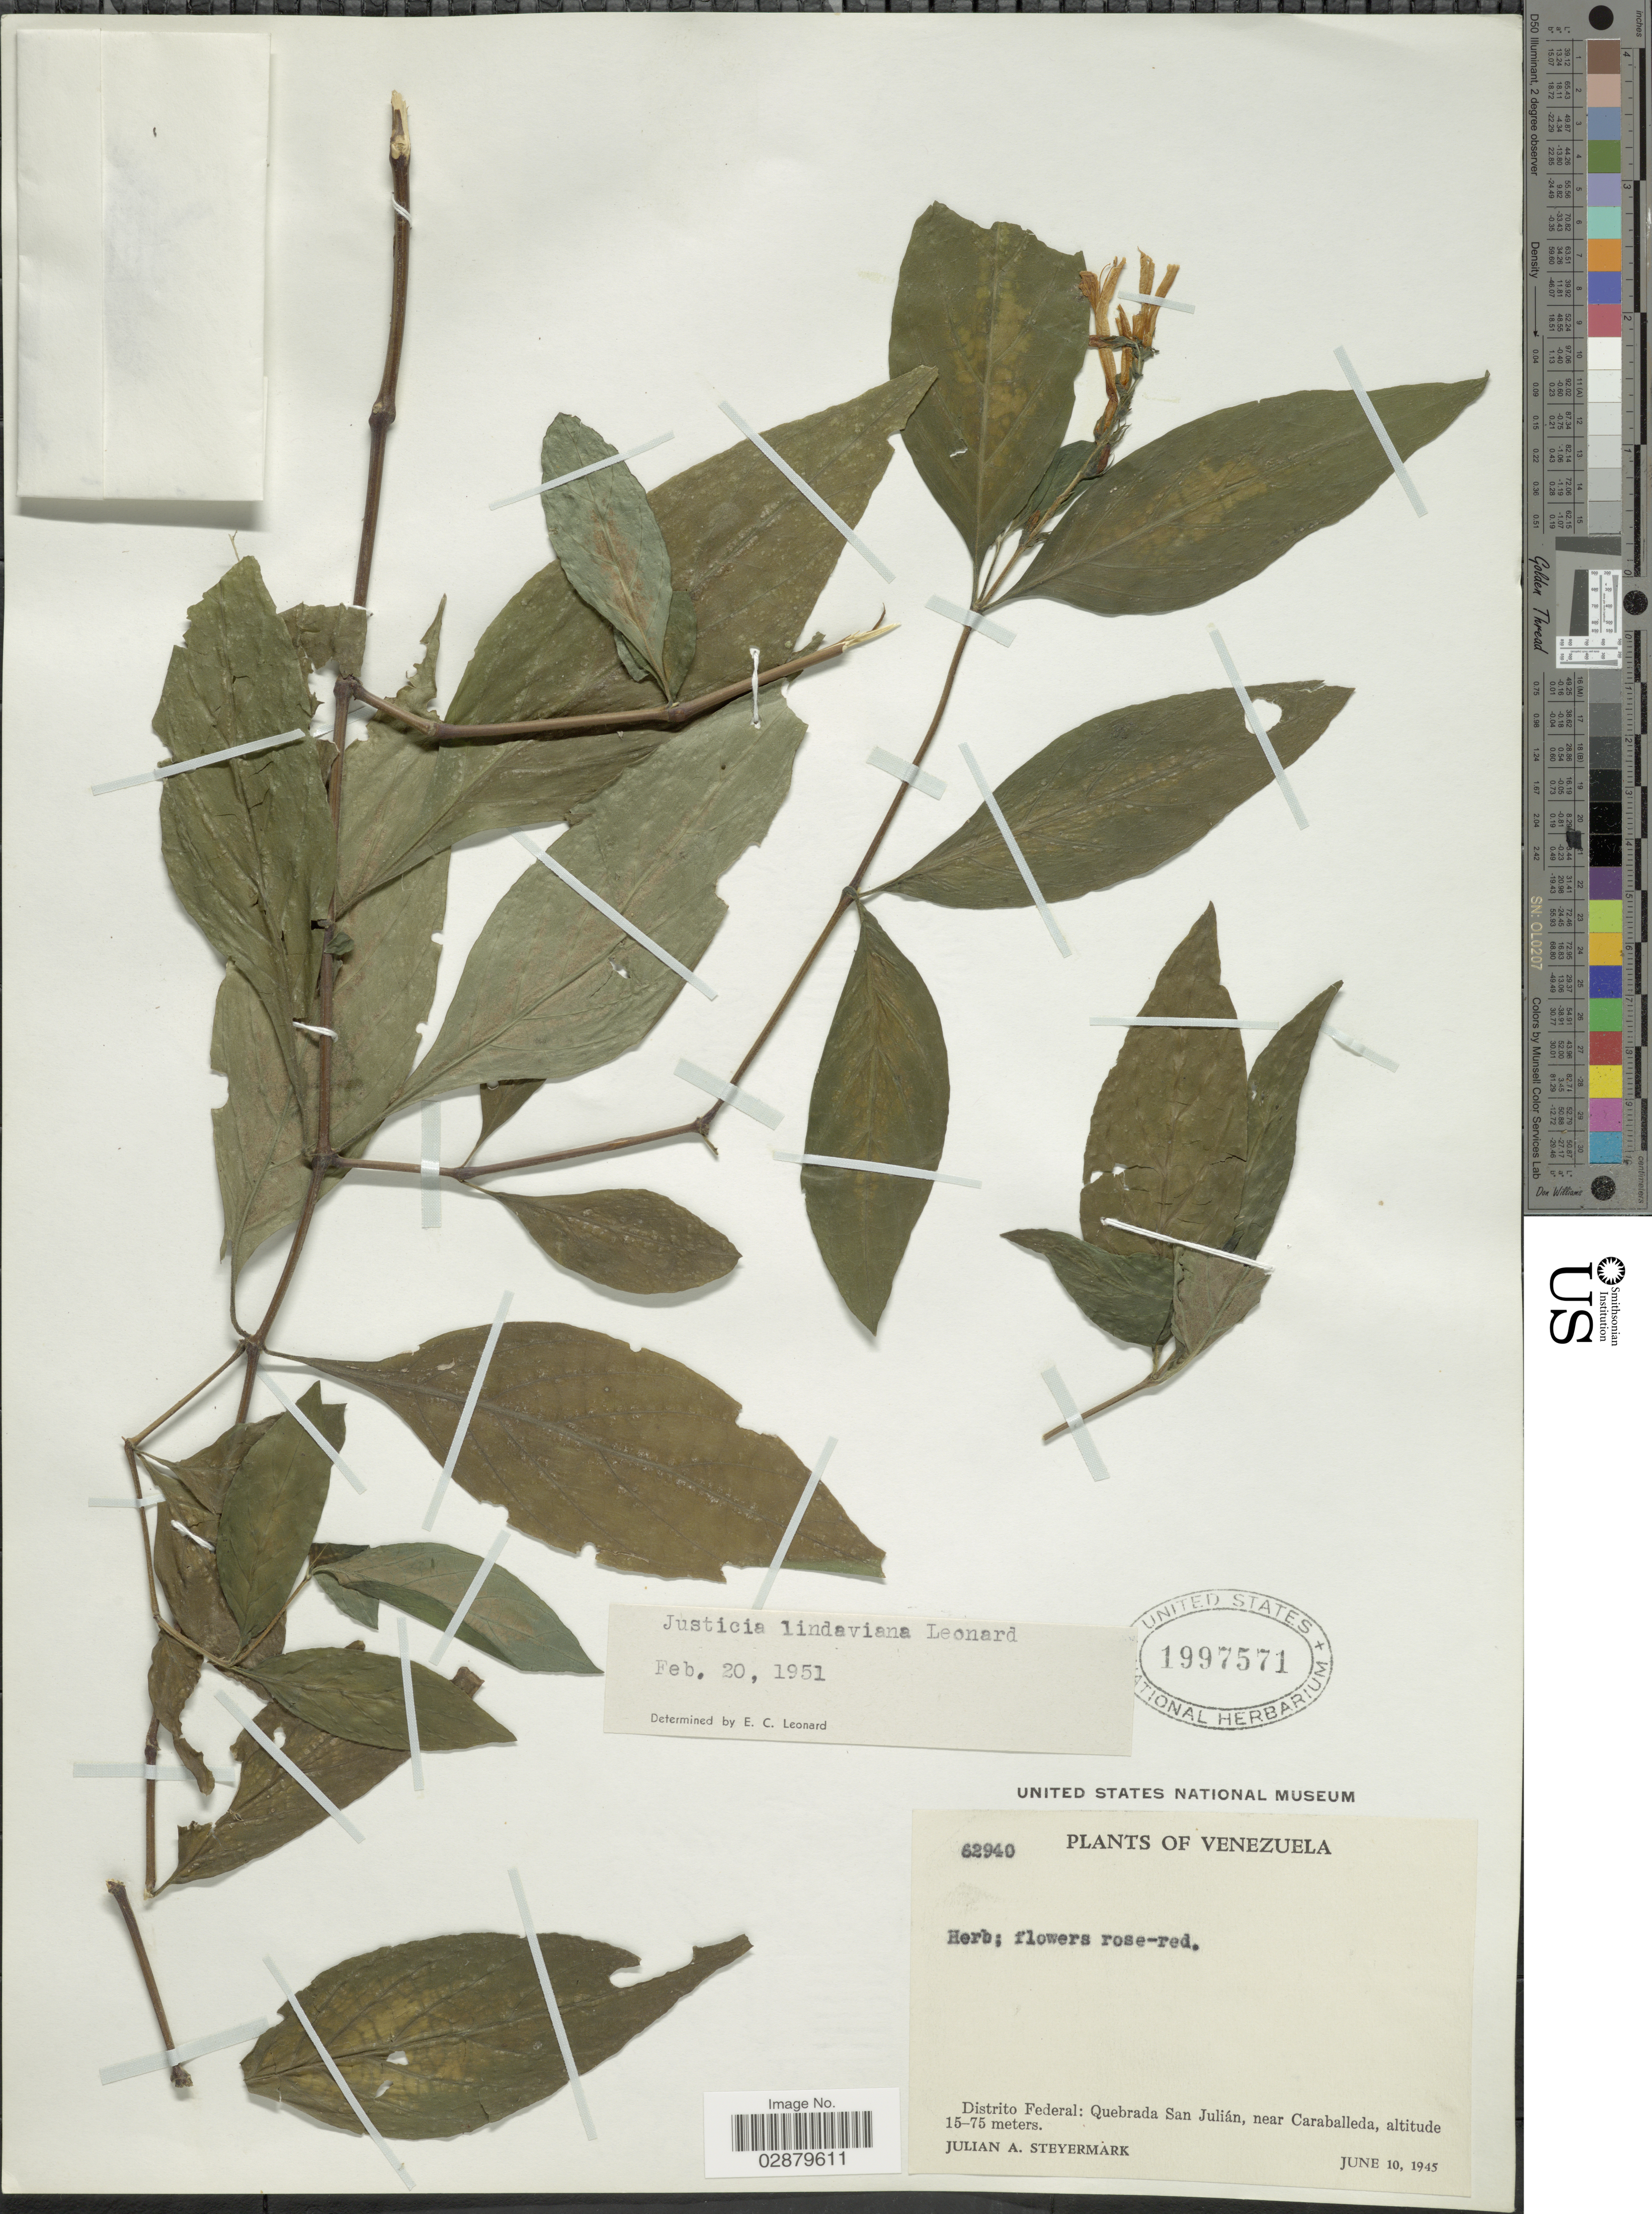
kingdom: Plantae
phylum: Tracheophyta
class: Magnoliopsida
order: Lamiales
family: Acanthaceae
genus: Justicia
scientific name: Justicia lindaviana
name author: Leonard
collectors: J. Steyermark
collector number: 62940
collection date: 1945-06-10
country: Venezuela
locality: Distrito Federal: Quebrada San Julián, near Caraballeda.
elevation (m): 15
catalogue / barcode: US 1997571